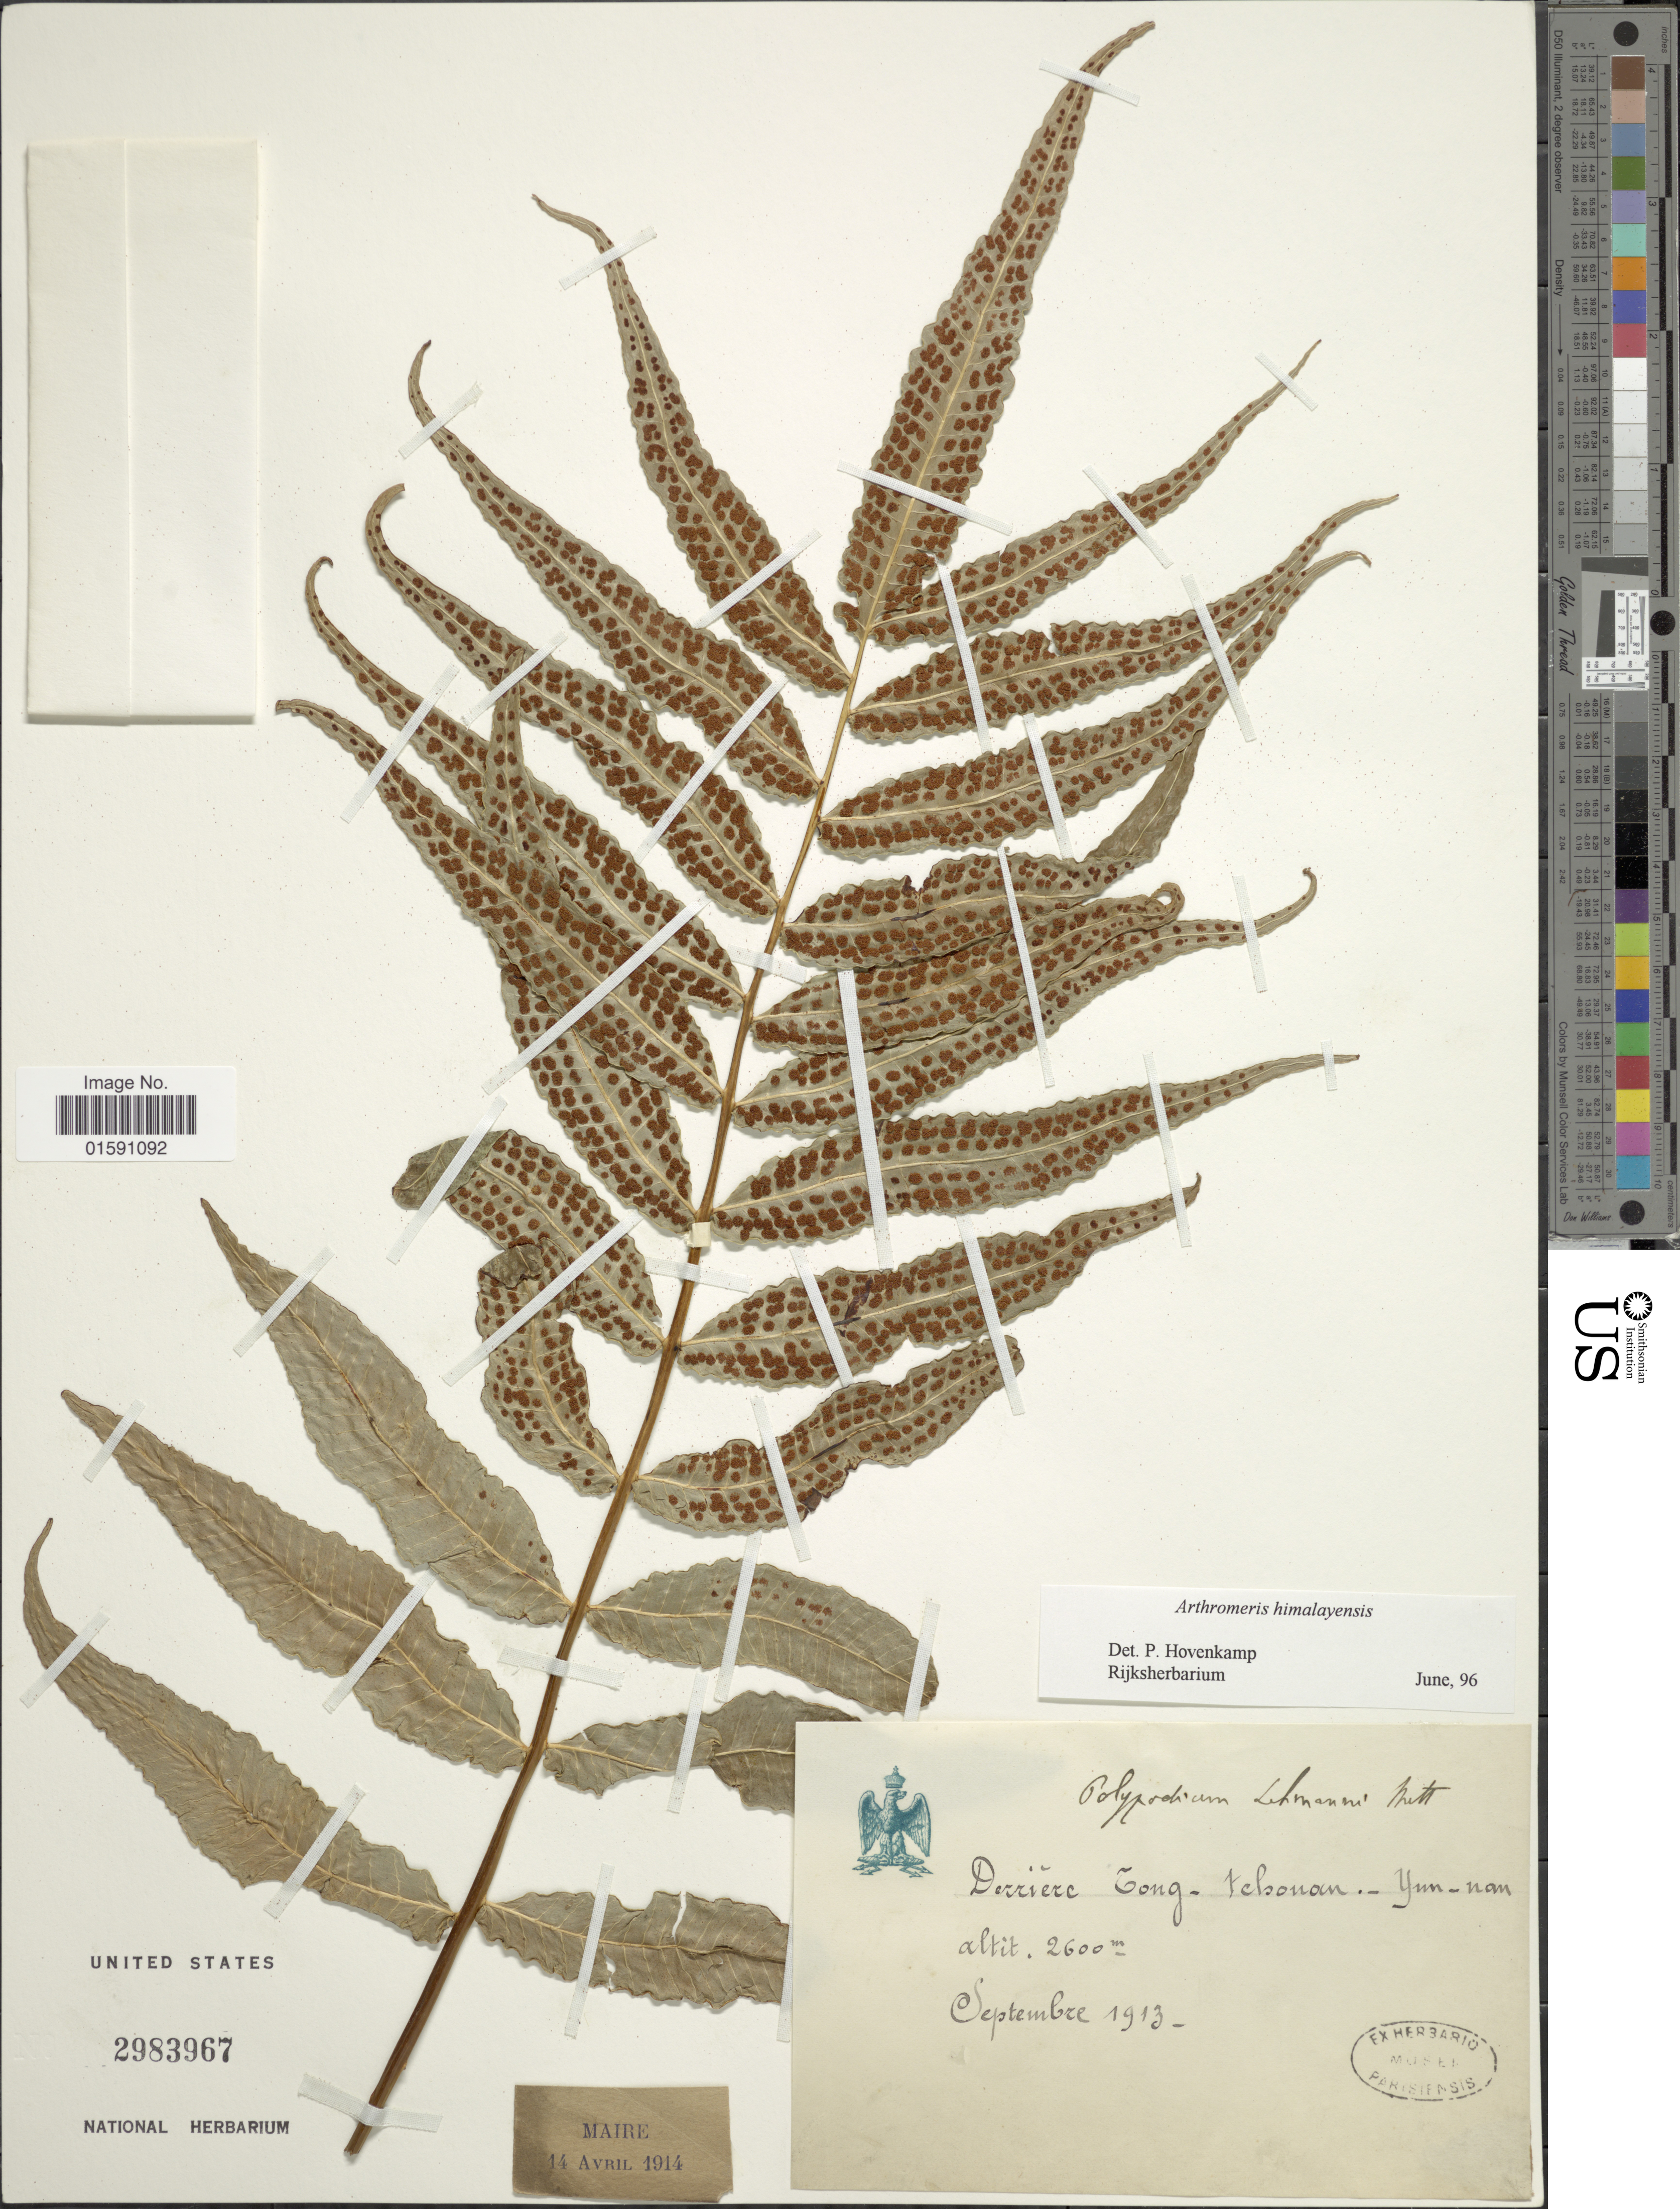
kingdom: Plantae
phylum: Tracheophyta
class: Polypodiopsida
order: Polypodiales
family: Polypodiaceae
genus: Arthromeris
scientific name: Arthromeris himalayensis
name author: (Hook.) Ching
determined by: Hovenkamp, P. H.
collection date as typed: Septembre 1913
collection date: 1913-09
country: China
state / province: Yunnan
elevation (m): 2600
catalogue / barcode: US 2983967